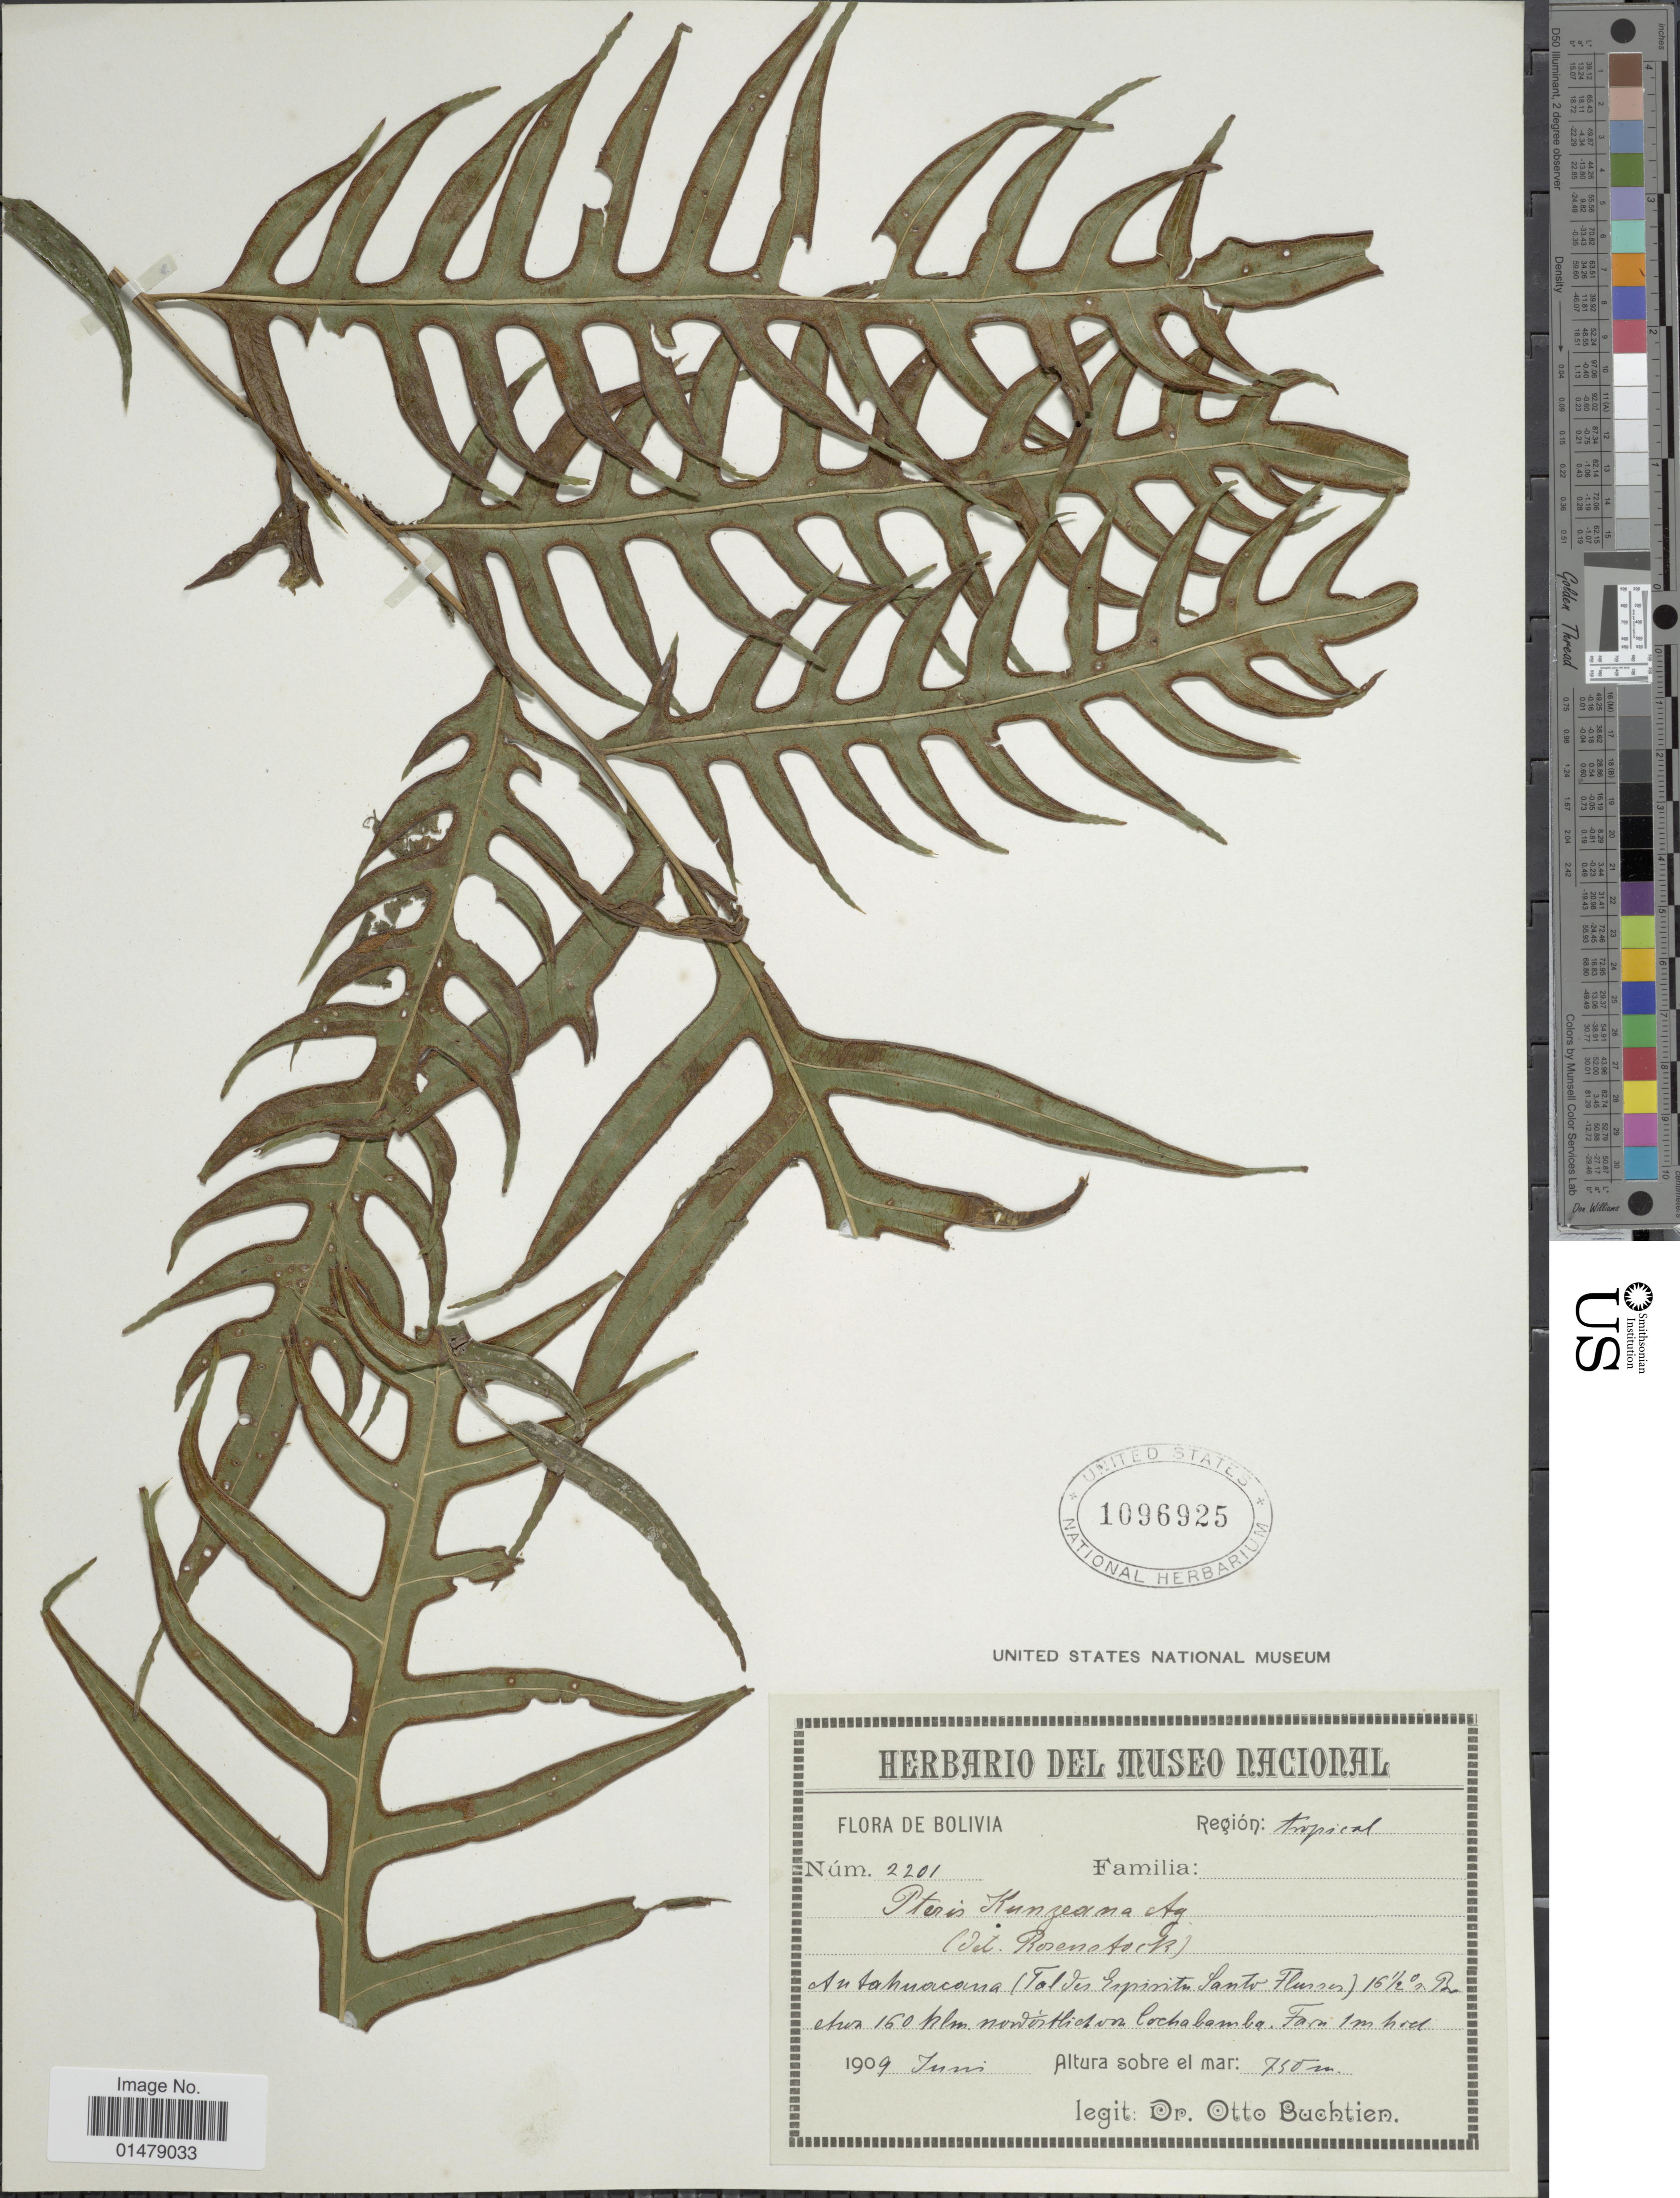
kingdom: Plantae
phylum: Tracheophyta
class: Polypodiopsida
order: Polypodiales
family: Pteridaceae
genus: Pteris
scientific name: Pteris altissima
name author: Poir.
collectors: O. Buchtien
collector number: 2201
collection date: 1909-06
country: Bolivia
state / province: Cochabamba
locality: Antahuacana (Espiritu Santo River). 160 km N from Cochabamba.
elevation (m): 750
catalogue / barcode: US 1096925